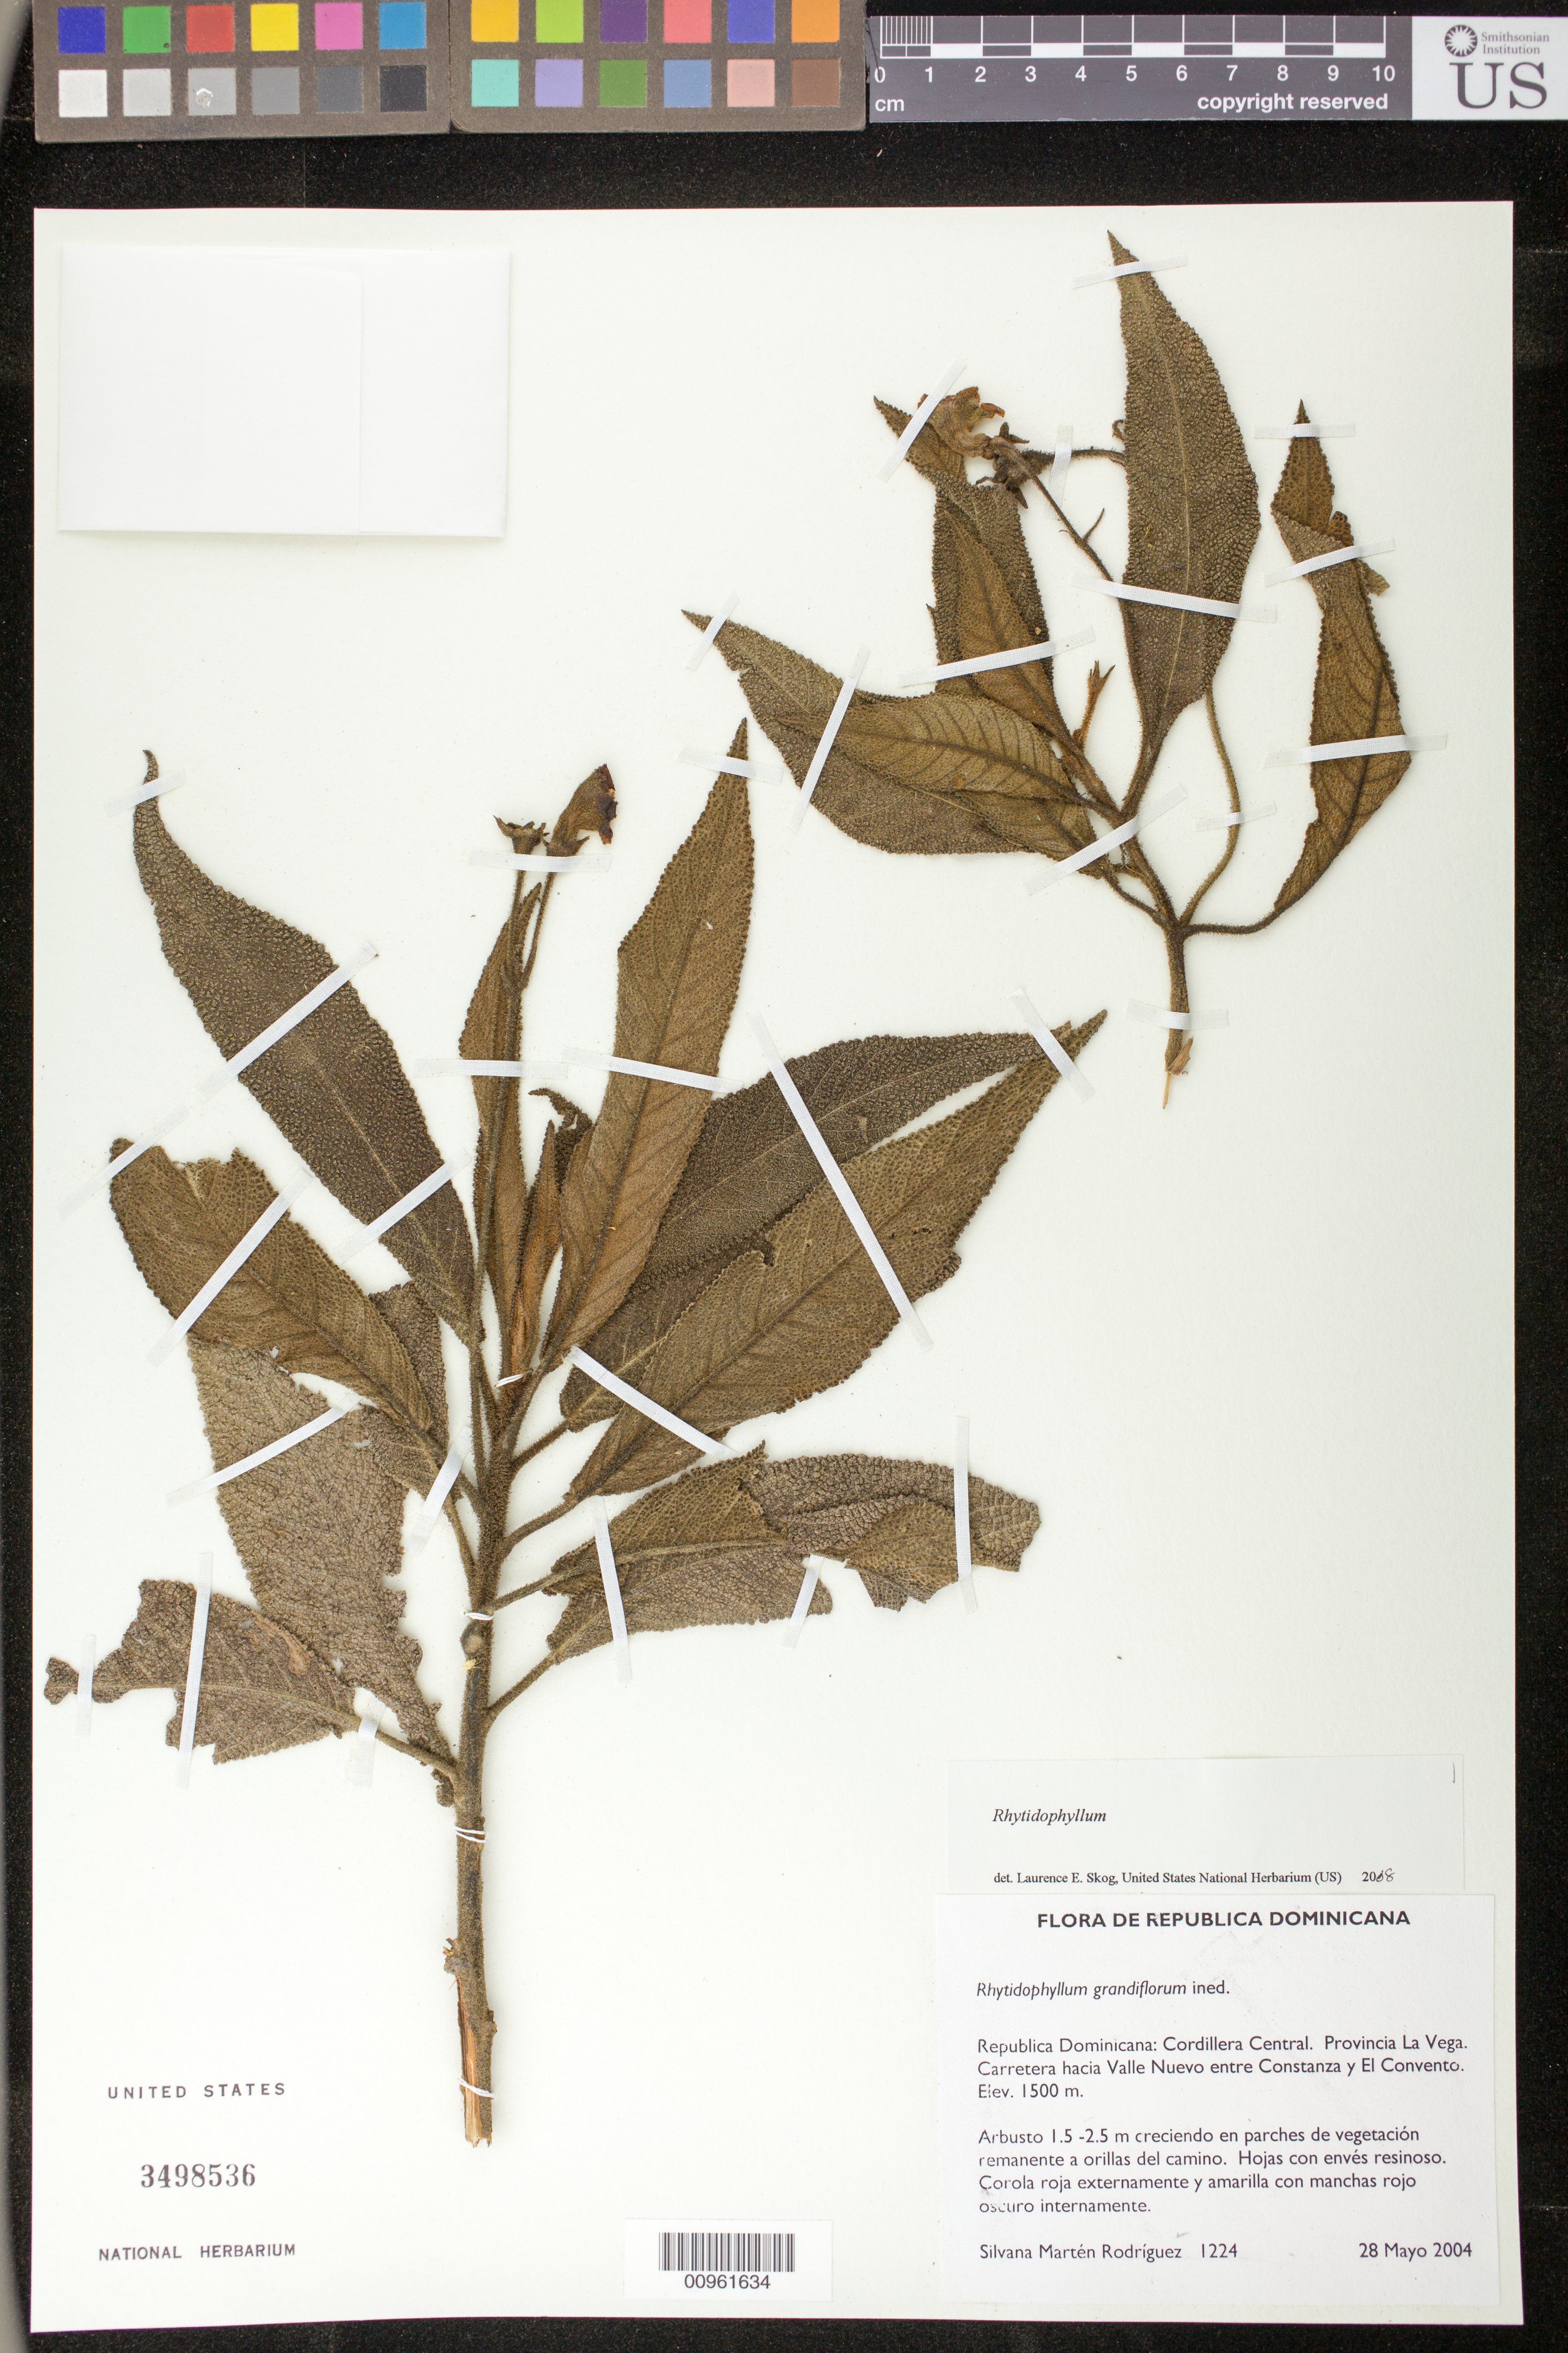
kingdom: Plantae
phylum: Tracheophyta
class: Magnoliopsida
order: Lamiales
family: Gesneriaceae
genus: Rhytidophyllum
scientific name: Rhytidophyllum sp.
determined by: Skog, Laurence E.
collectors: S. Martén-Rodríguez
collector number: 1224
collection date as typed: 28 May 2004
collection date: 2004-05-28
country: Dominican Republic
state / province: La Vega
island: Hispaniola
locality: Republica Dominicana: Cordillera Central. Provincia La Vega. Carretera hacia Valle Nuevo entre Constanza y El Convento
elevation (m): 1500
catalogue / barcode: US 3498536